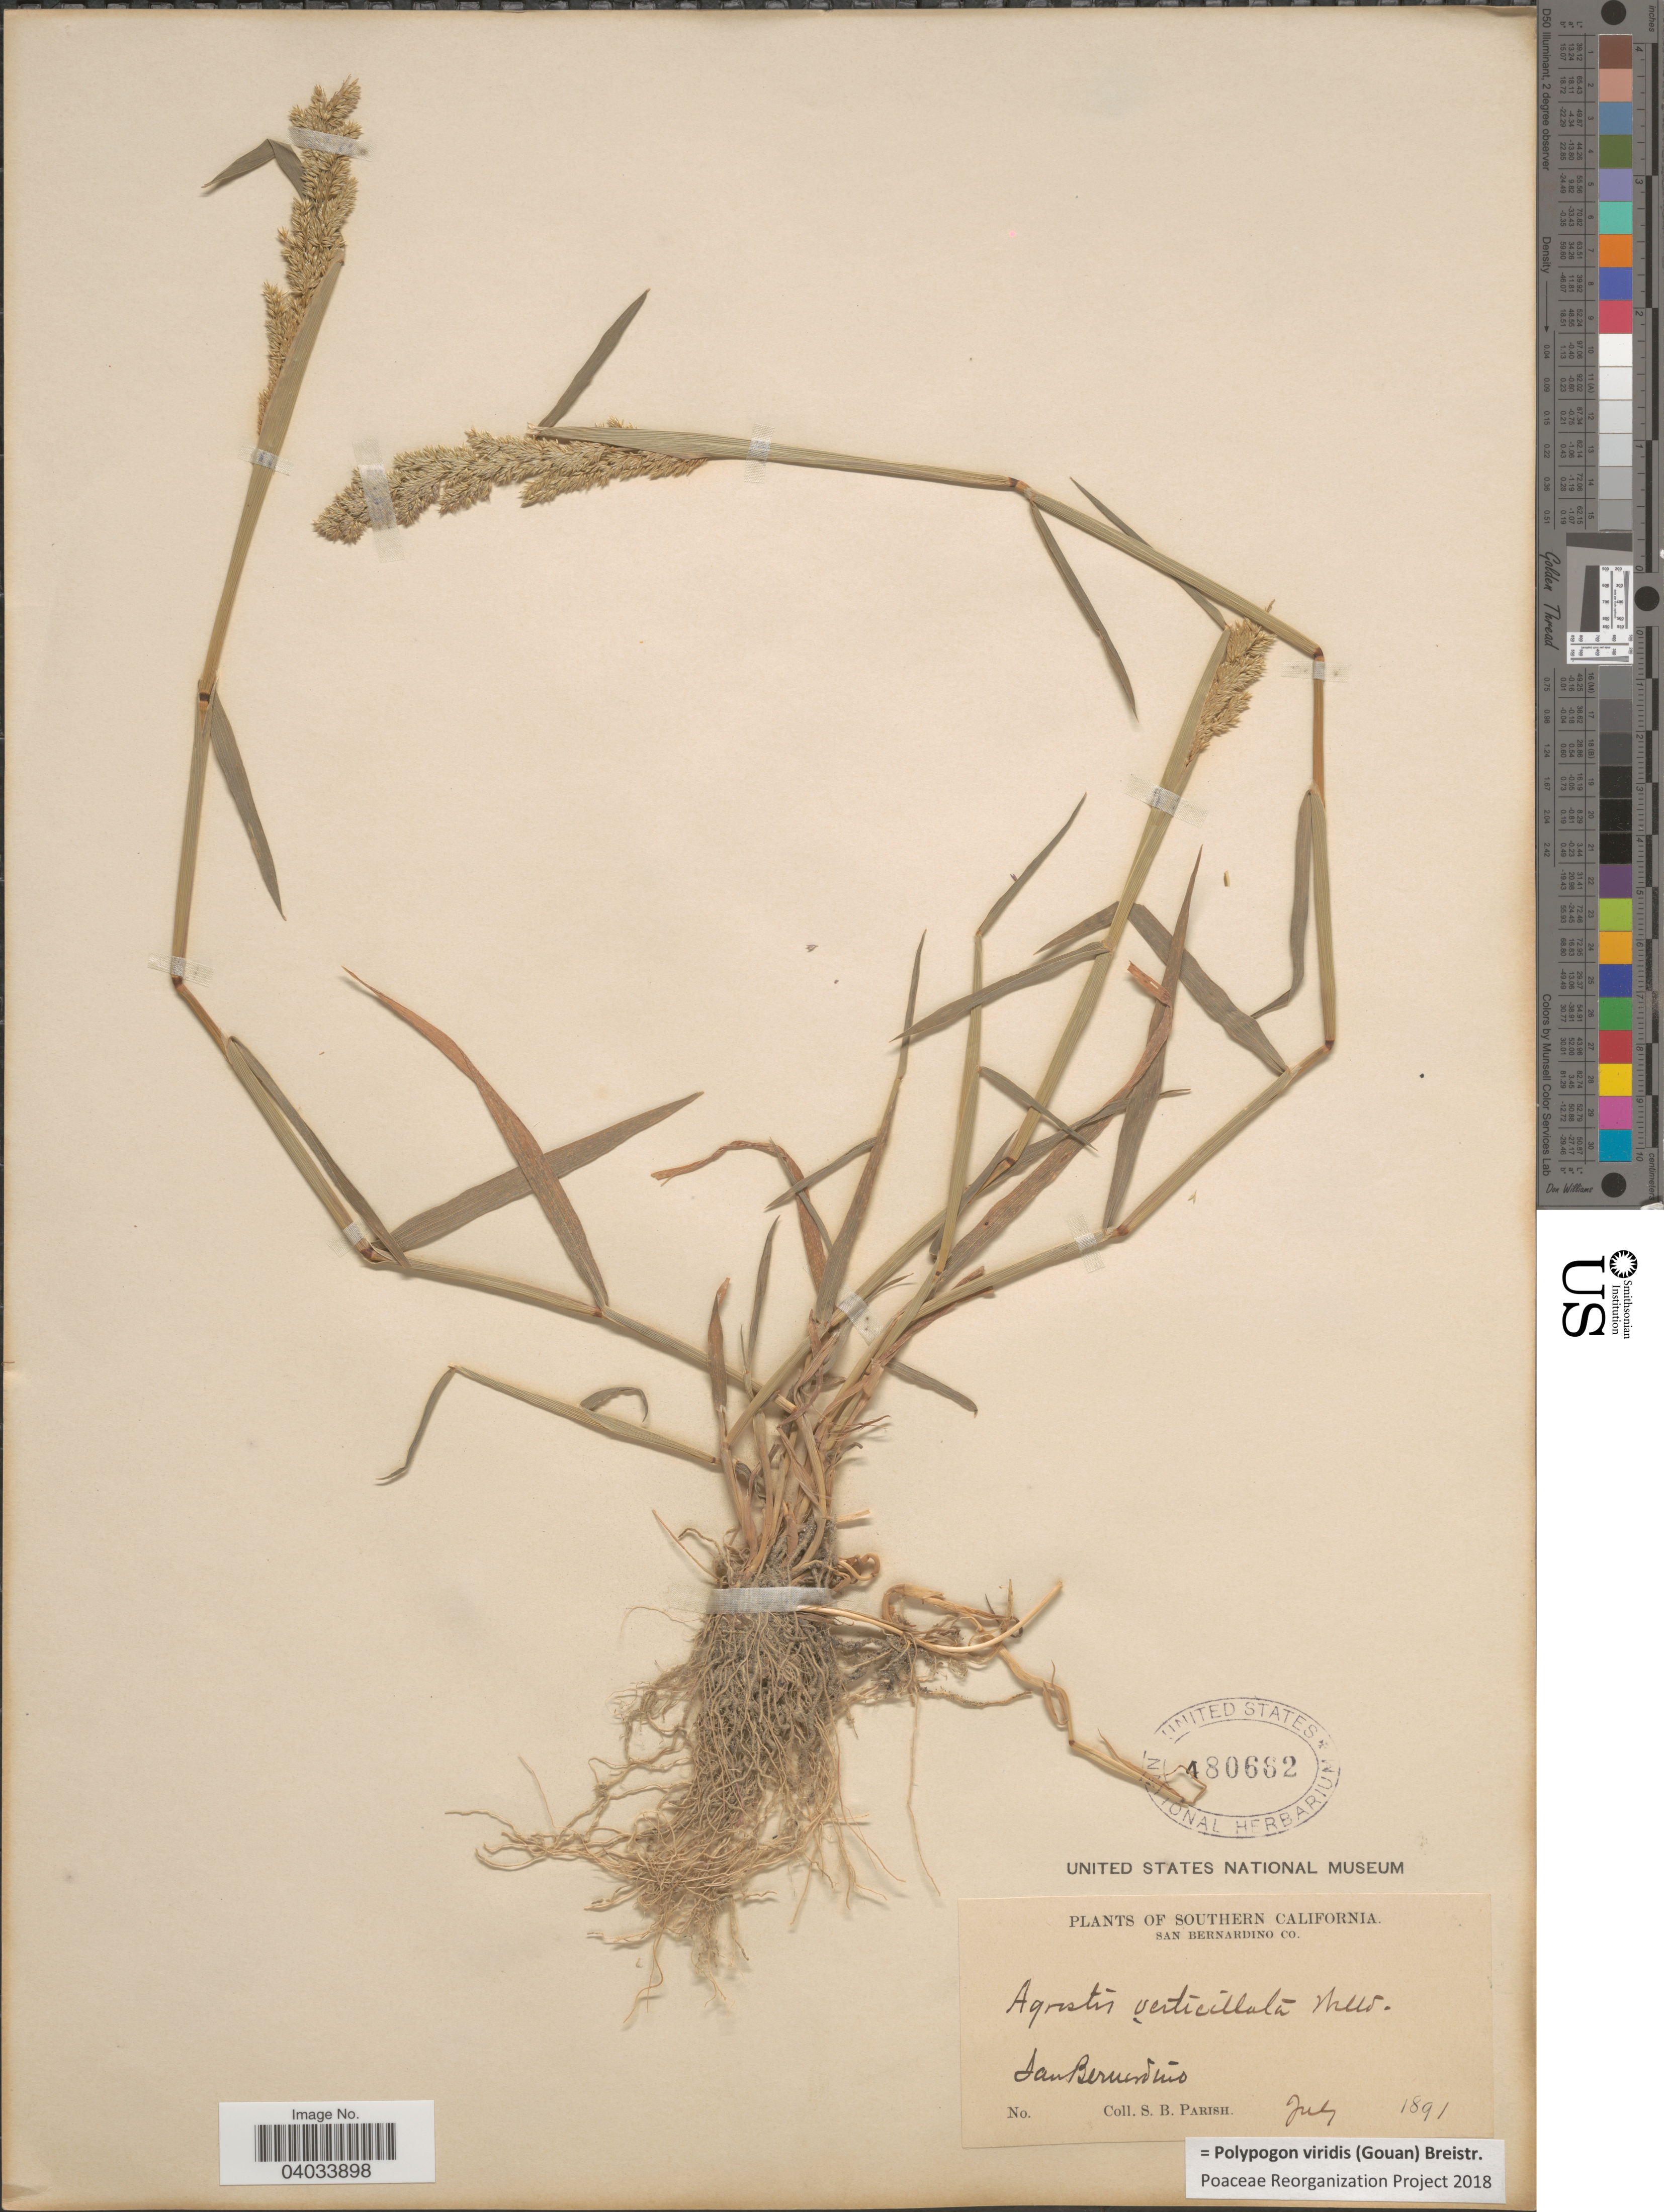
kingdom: Plantae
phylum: Tracheophyta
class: Liliopsida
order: Poales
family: Poaceae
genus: Polypogon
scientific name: Polypogon viridis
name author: (Gouan) Breistroffer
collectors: S. B. Parish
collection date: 1891-07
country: United States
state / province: California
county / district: San Bernardino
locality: Southern California. San Bernardino Co. San Bernardino.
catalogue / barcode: US 480662